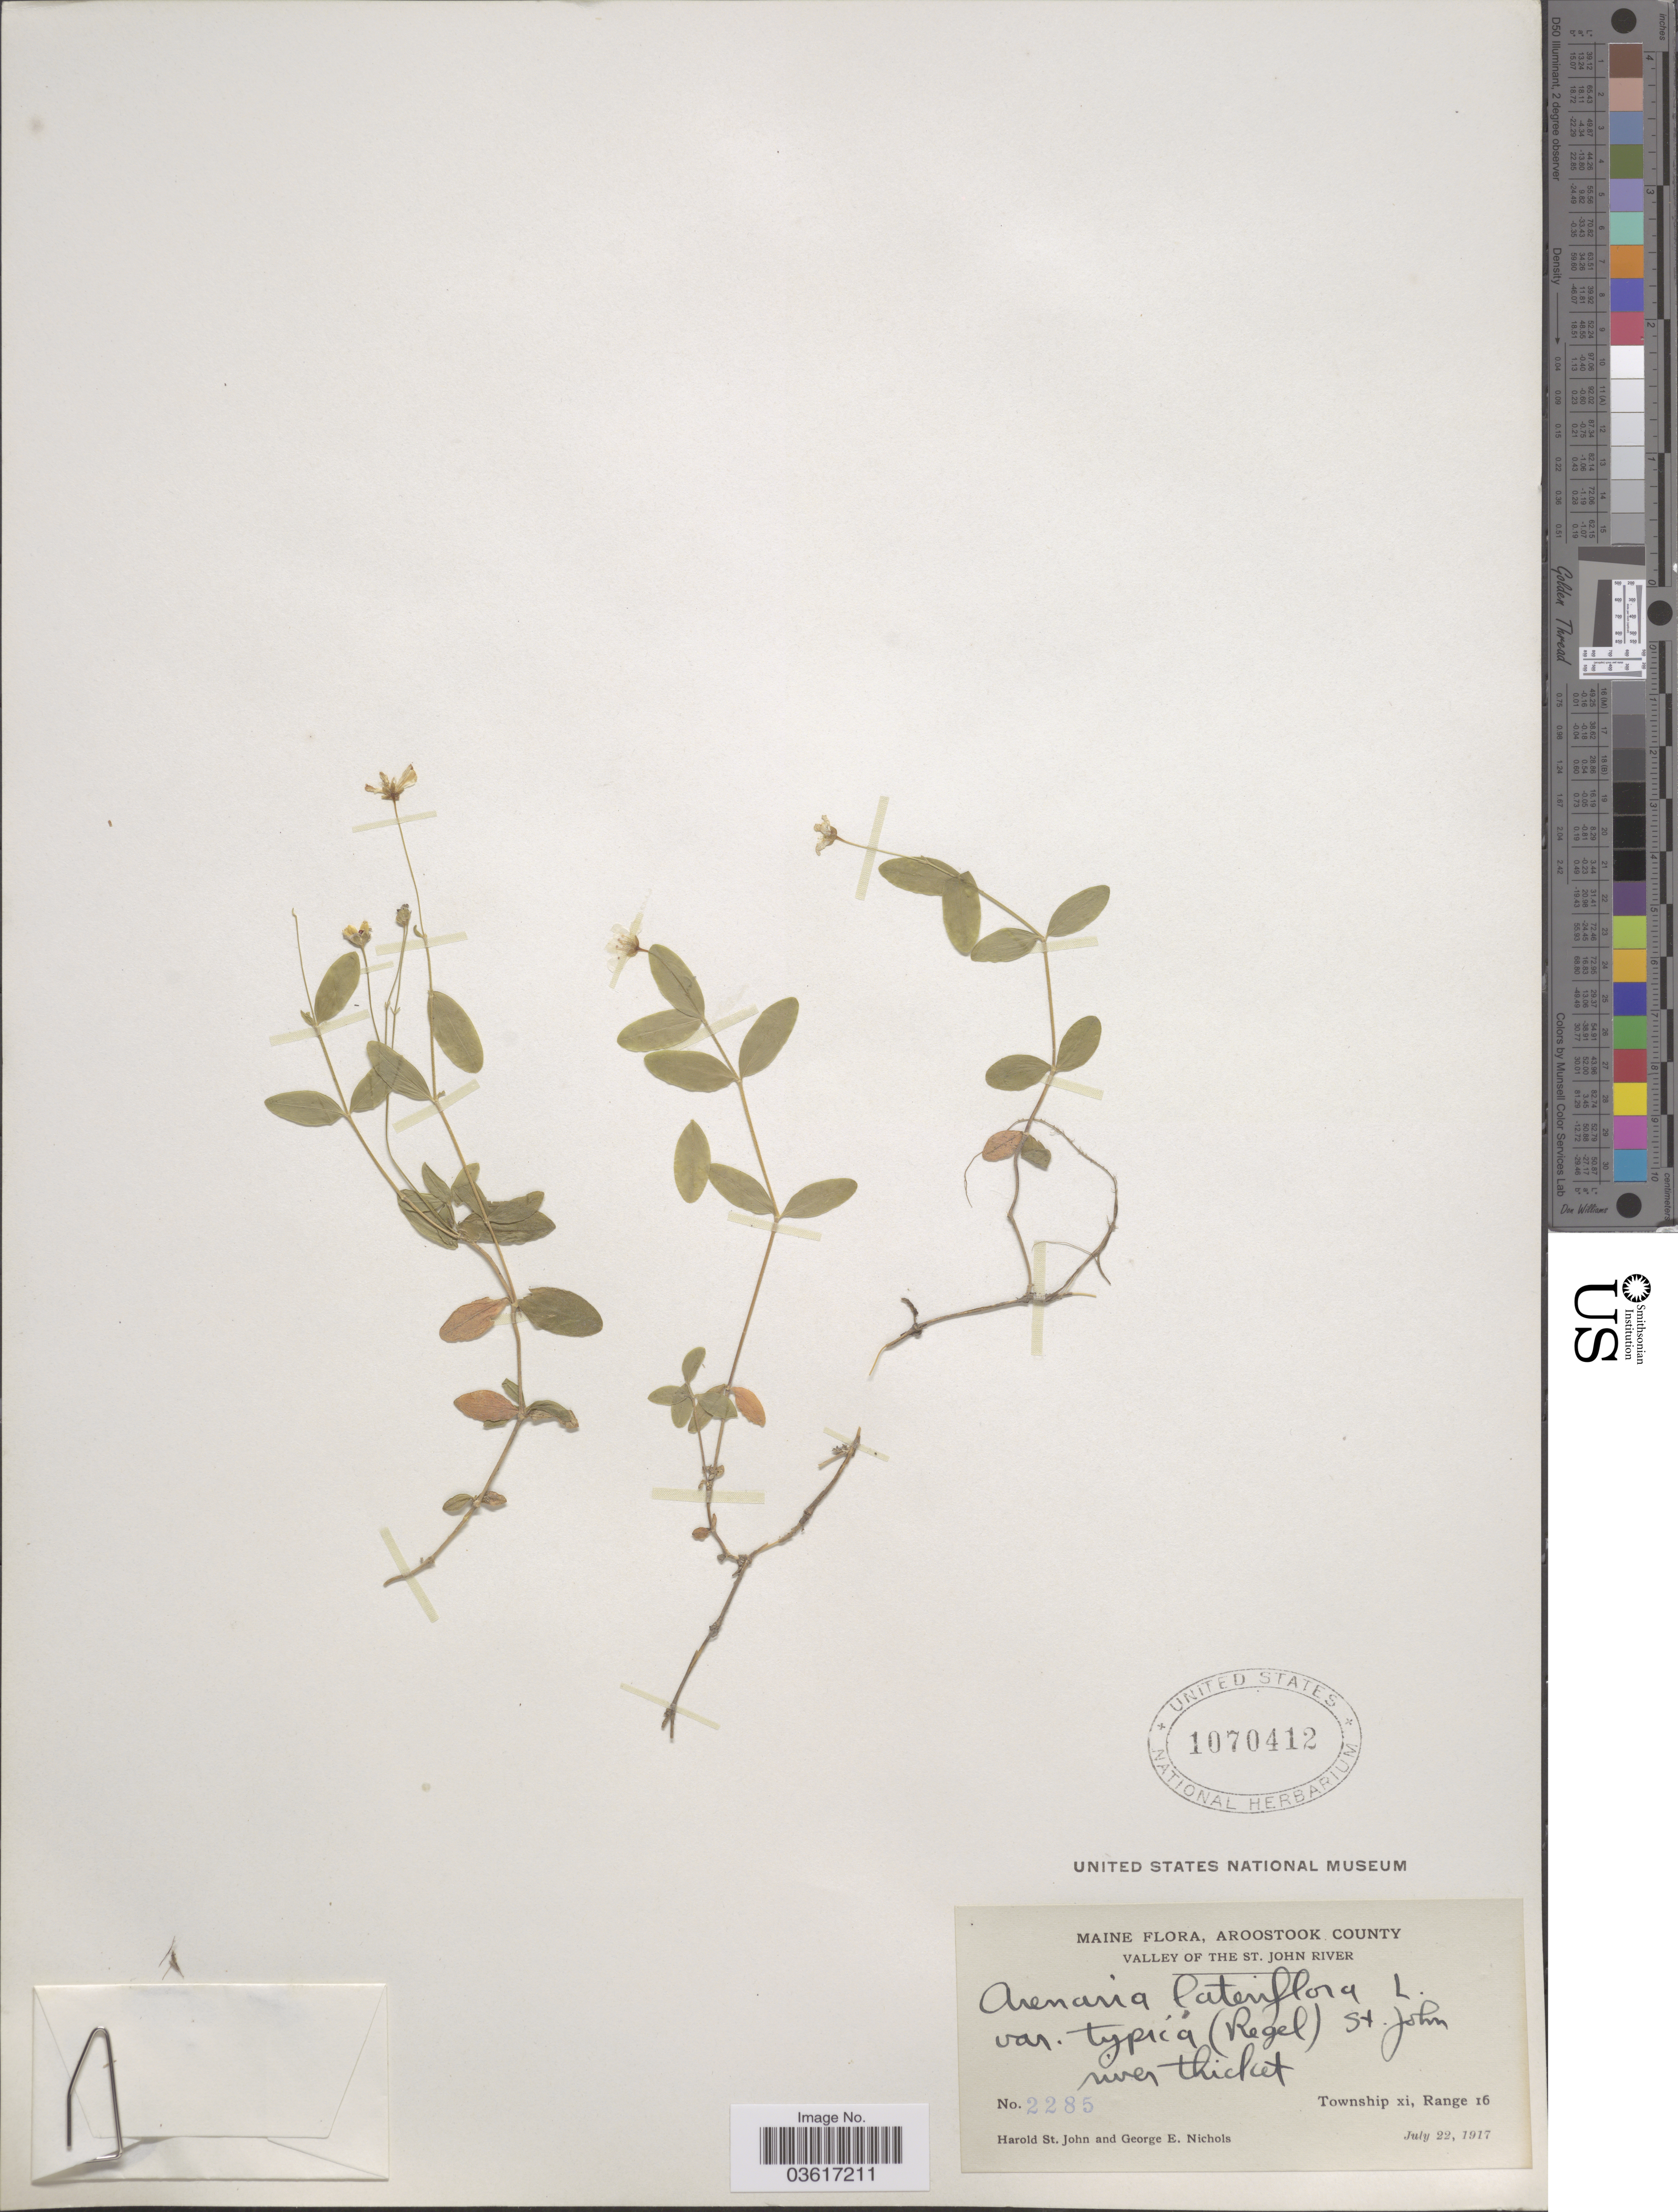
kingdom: Plantae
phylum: Tracheophyta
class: Magnoliopsida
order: Caryophyllales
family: Caryophyllaceae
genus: Moehringia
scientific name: Moehringia lateriflora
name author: (L.) Fenzl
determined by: Strong, Mark T., (BOT), Smithsonian Institution - National Museum of Natural History (UNITED STATES)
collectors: H. St. John & G. E. Nichols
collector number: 2285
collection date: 1917-07-22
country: United States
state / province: Maine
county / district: Aroostook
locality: Valley of the St. John River. Township xi, Range 16.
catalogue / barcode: US 1070412